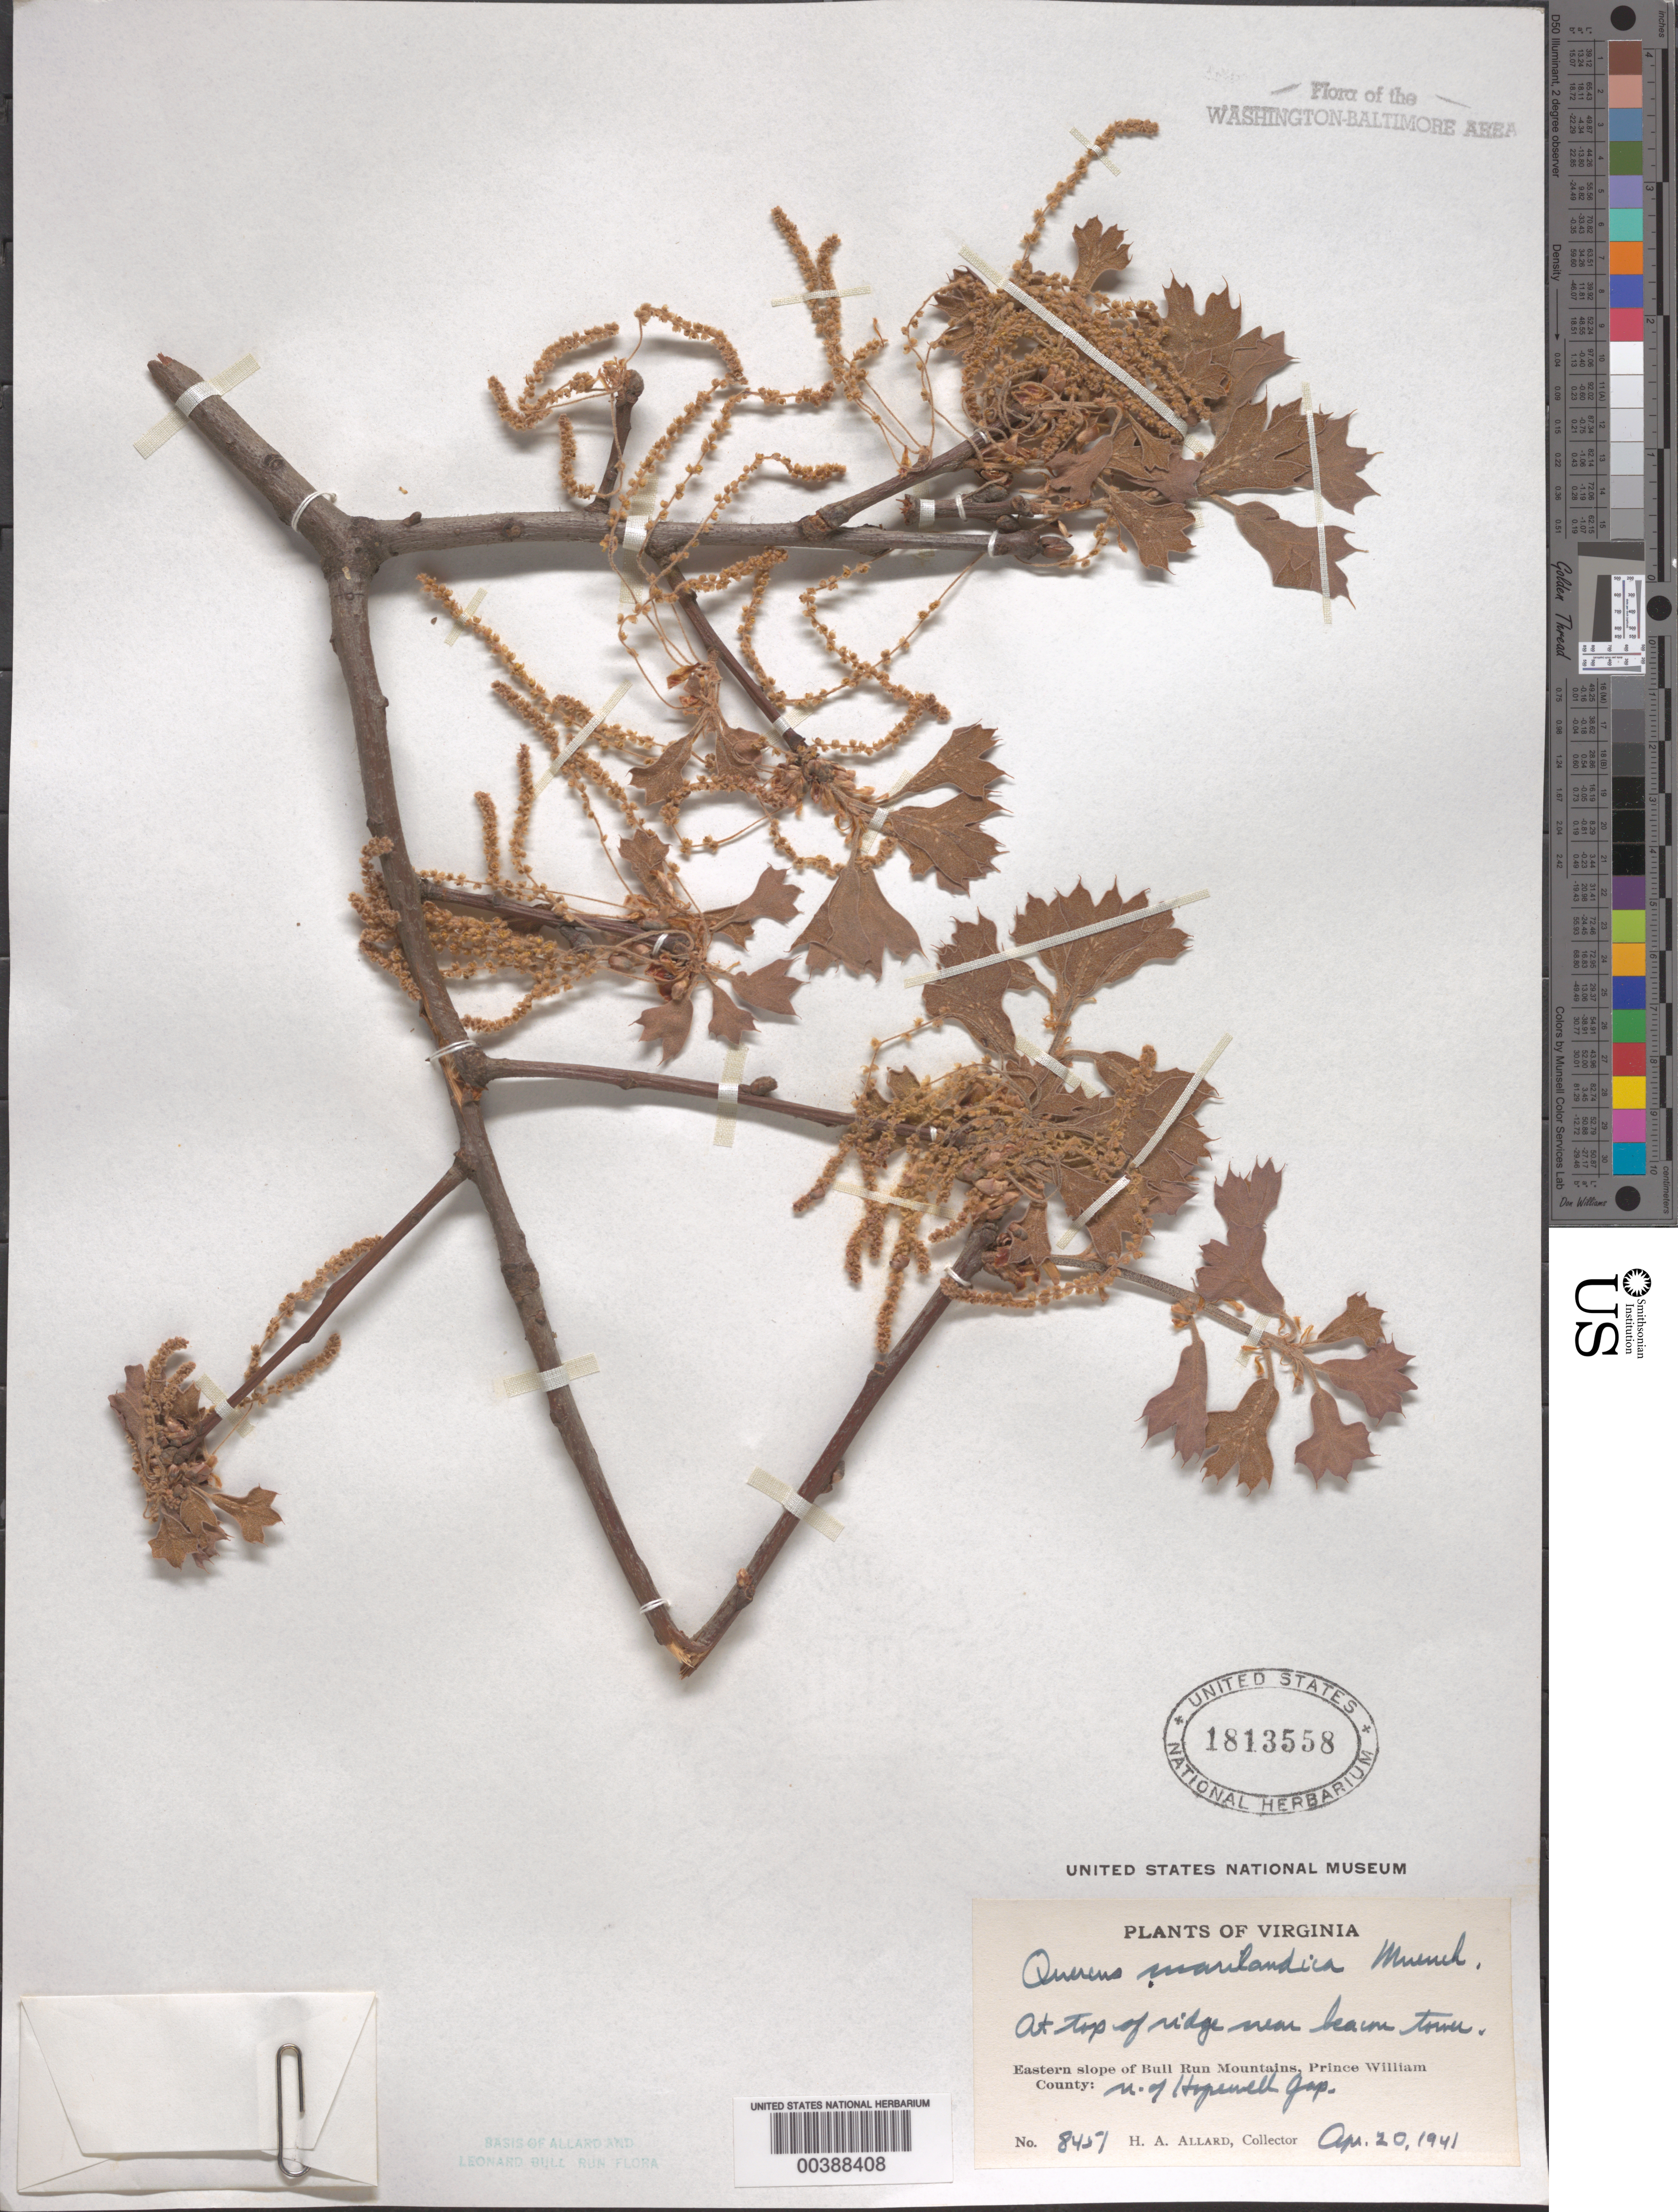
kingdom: Plantae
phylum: Tracheophyta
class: Magnoliopsida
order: Fagales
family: Fagaceae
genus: Quercus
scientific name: Quercus marilandica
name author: (L.) Münchh.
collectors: H. A. Allard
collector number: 8451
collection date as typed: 20 Apr 1941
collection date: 1941-04-20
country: United States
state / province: Virginia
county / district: Prince William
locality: North of Hopewell Gap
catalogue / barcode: US 1813558